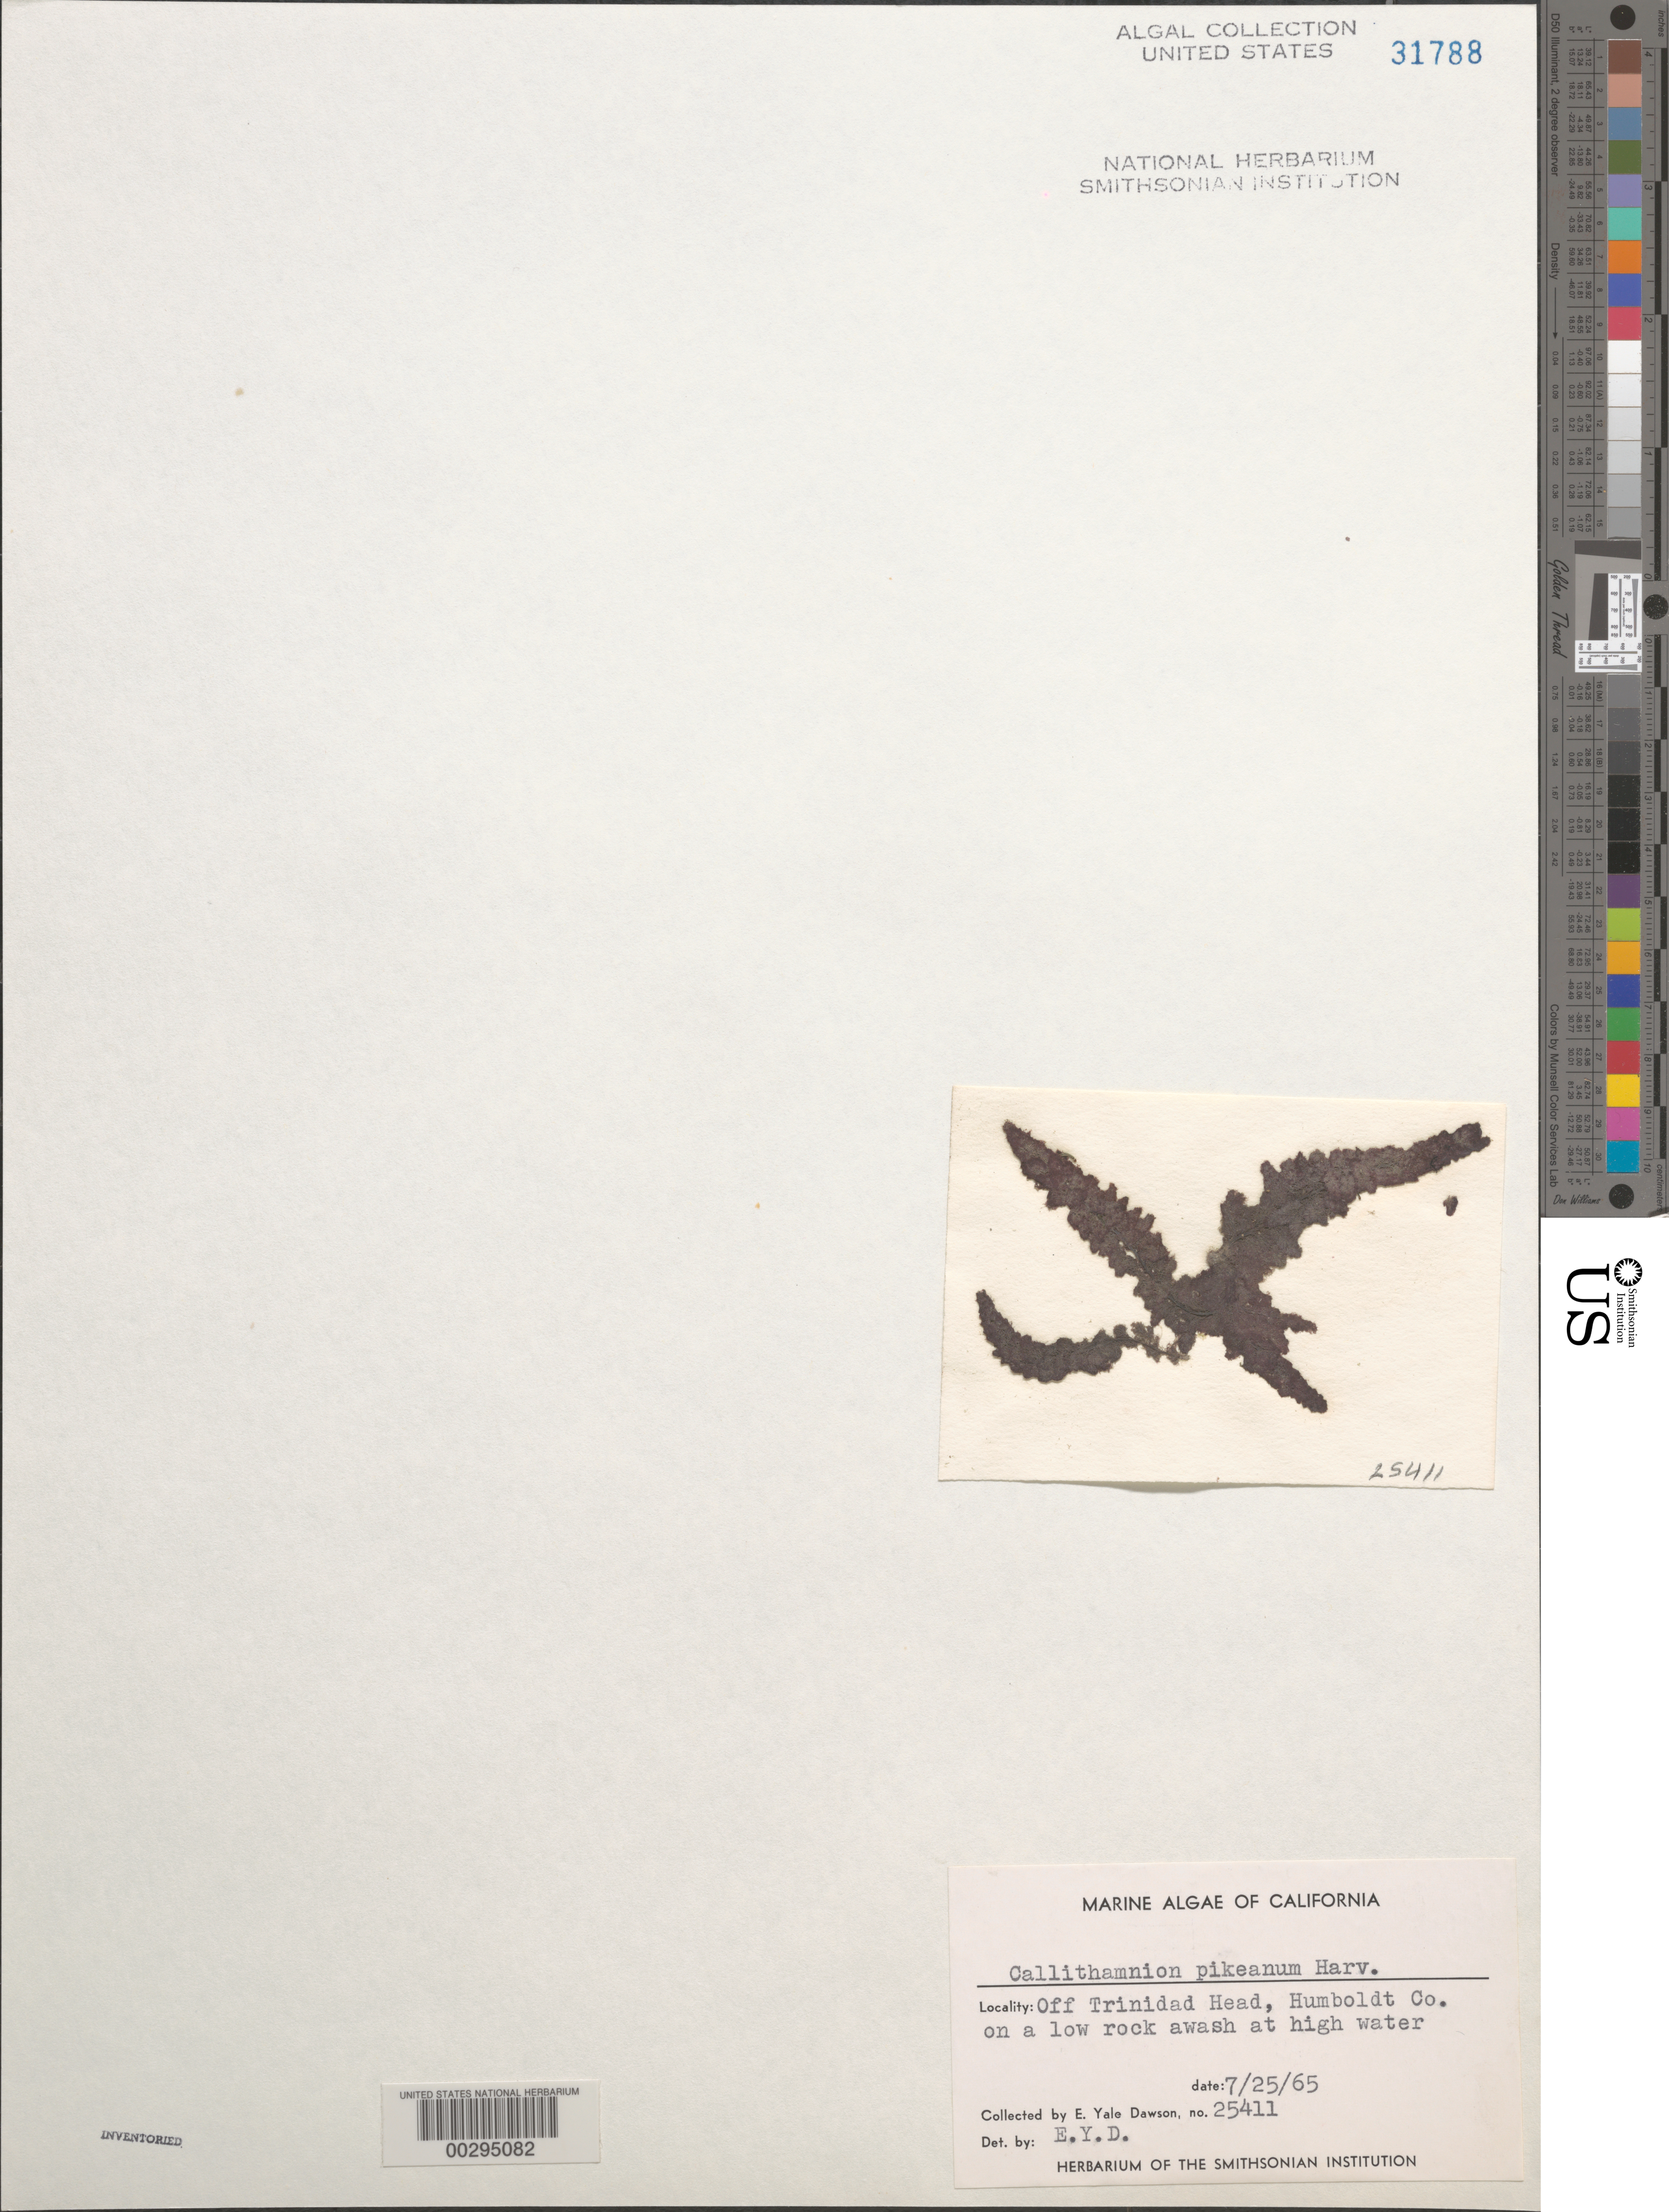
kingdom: Plantae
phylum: Rhodophyta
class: Florideophyceae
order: Ceramiales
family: Callithamniaceae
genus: Callithamnion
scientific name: Callithamnion pikeanum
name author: Harv.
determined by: Dawson, E. Y.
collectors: E. Y. Dawson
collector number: EYD 25411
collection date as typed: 25 Jul 1965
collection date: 1965-07-25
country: United States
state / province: California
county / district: Humboldt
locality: Off Trinidad Head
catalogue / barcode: US 31788